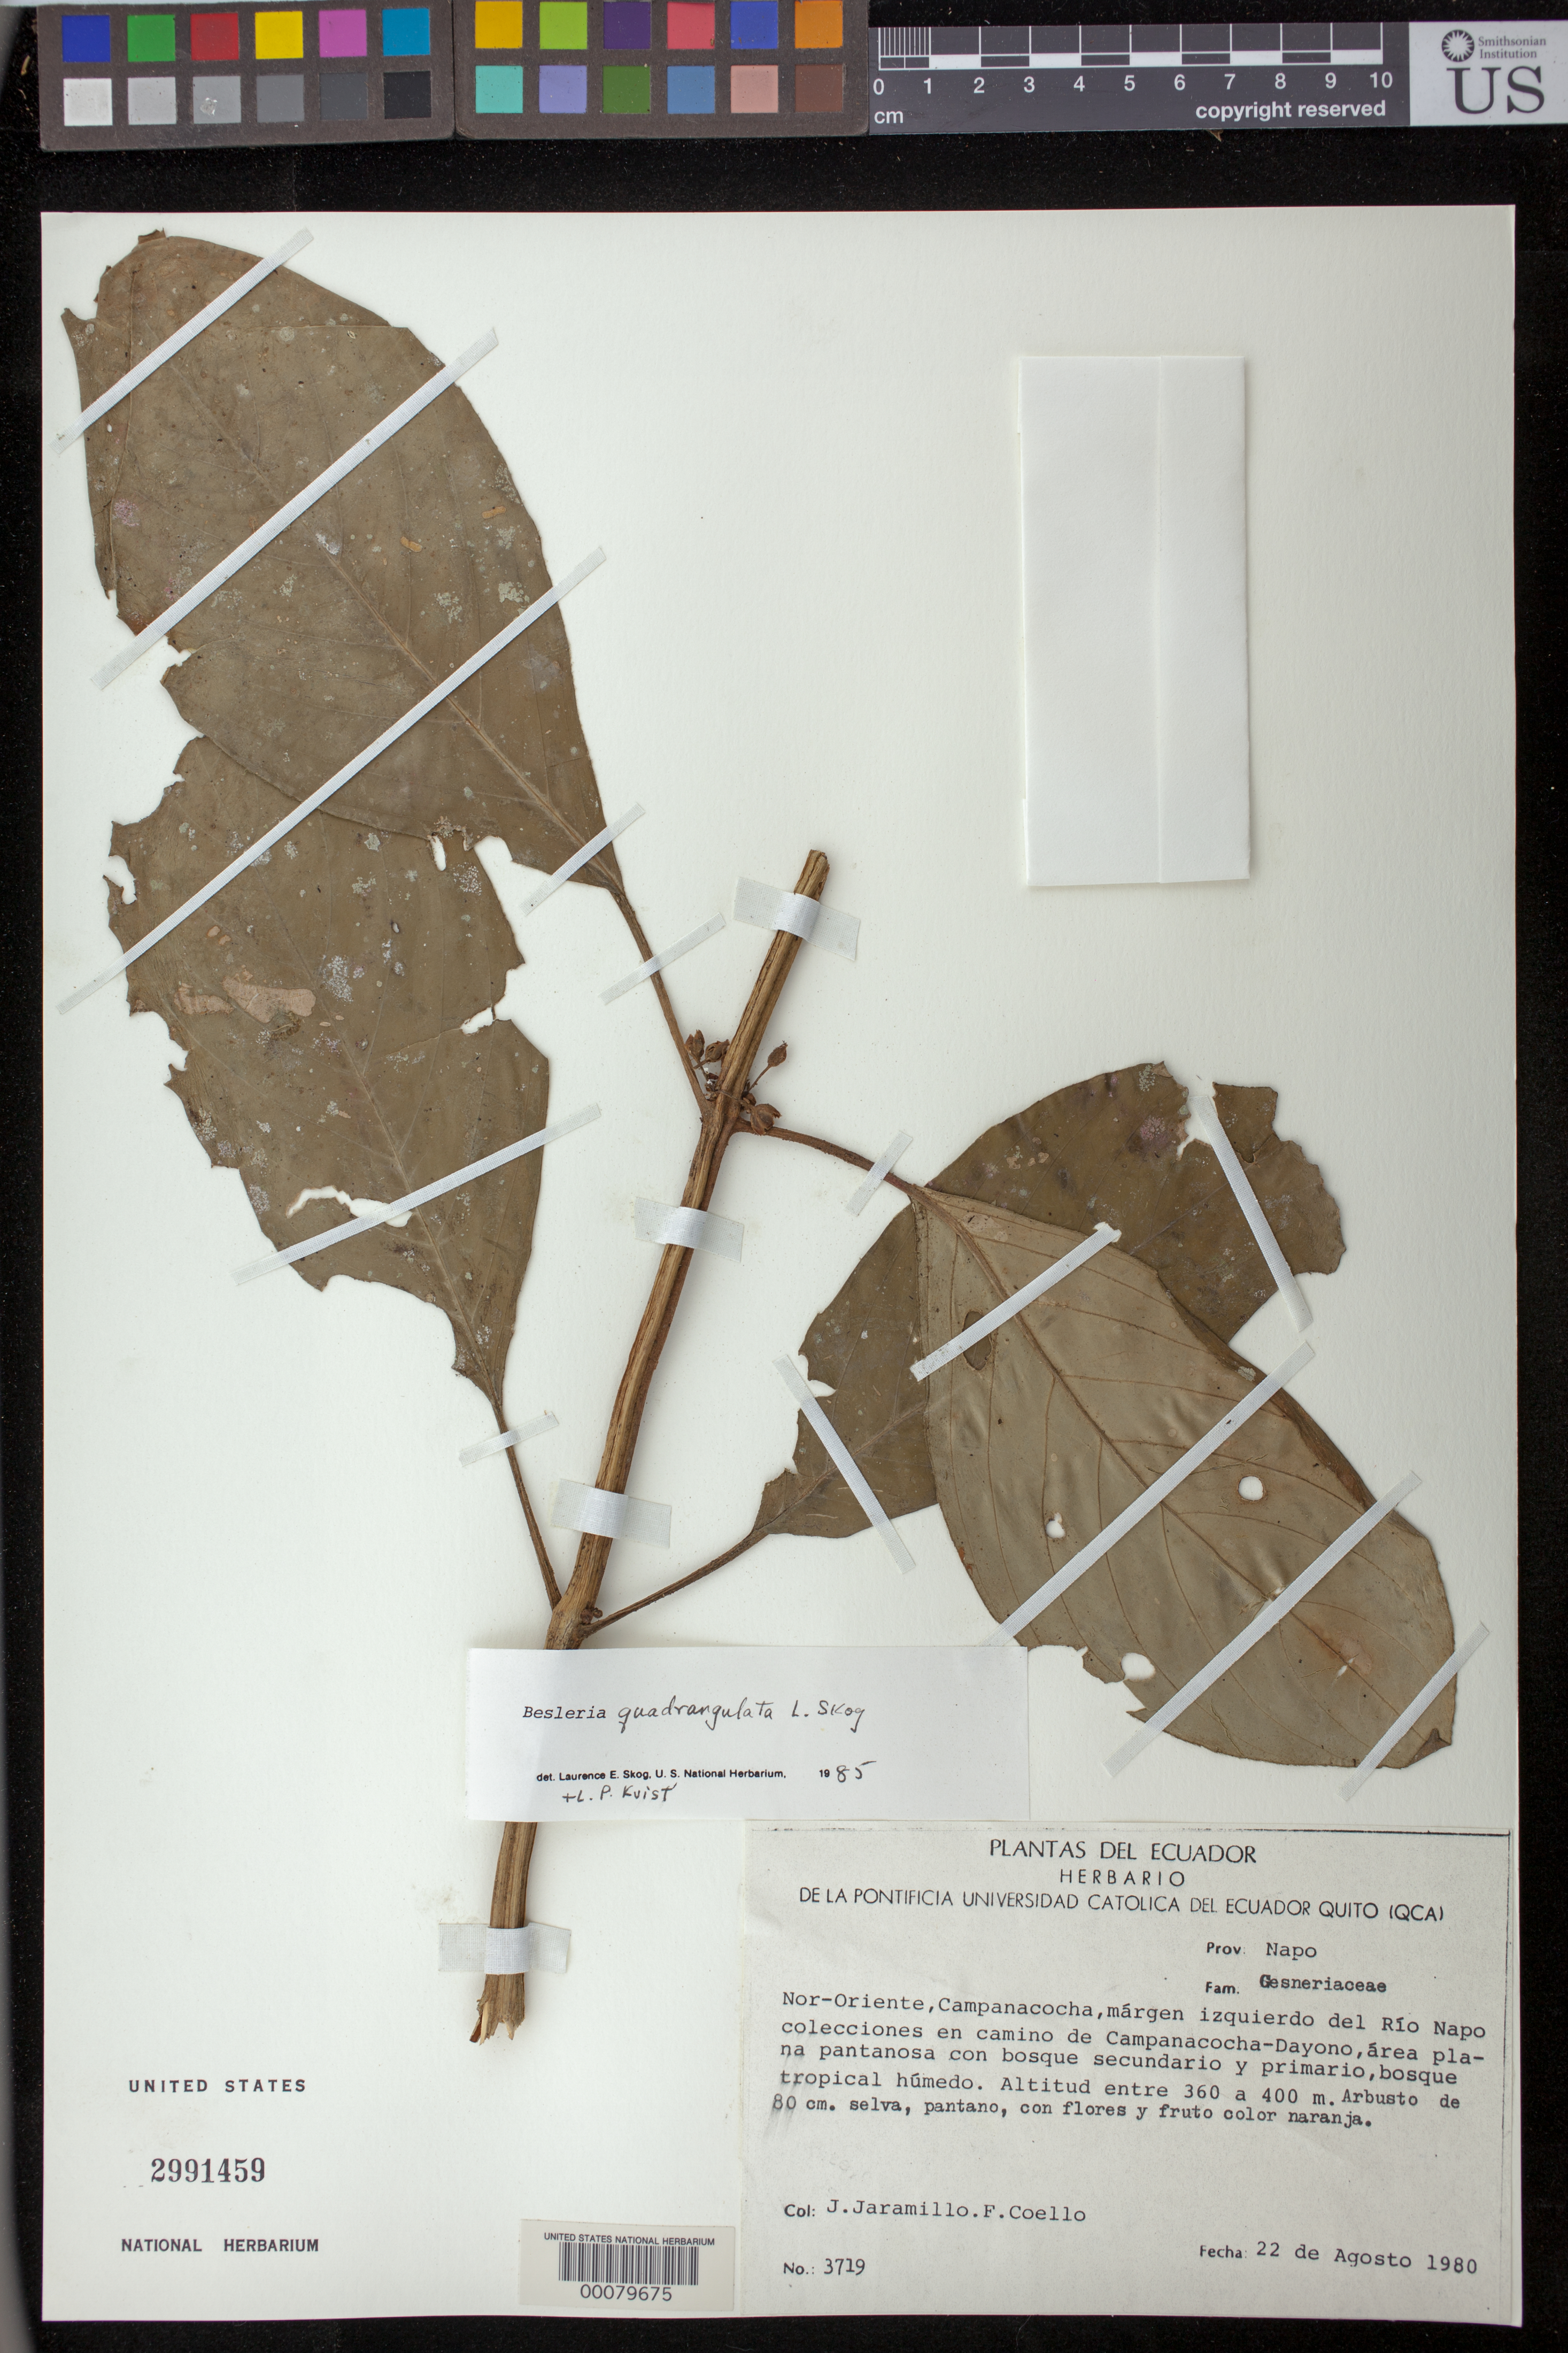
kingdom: Plantae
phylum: Tracheophyta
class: Magnoliopsida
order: Lamiales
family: Gesneriaceae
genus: Besleria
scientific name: Besleria quadrangulata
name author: L.E. Skog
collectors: J. L. Jaramillo & F. Coello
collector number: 3719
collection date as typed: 22 Aug 1980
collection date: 1980-08-22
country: Ecuador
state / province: Napo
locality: Nor-oriente, Campanacocha, left-hand bank of Rio Napo, Campanacocha-Dayono road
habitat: Swampy area with primary & secondary forest; humid tropical forest; forest, swamp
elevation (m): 360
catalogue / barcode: US 2991459